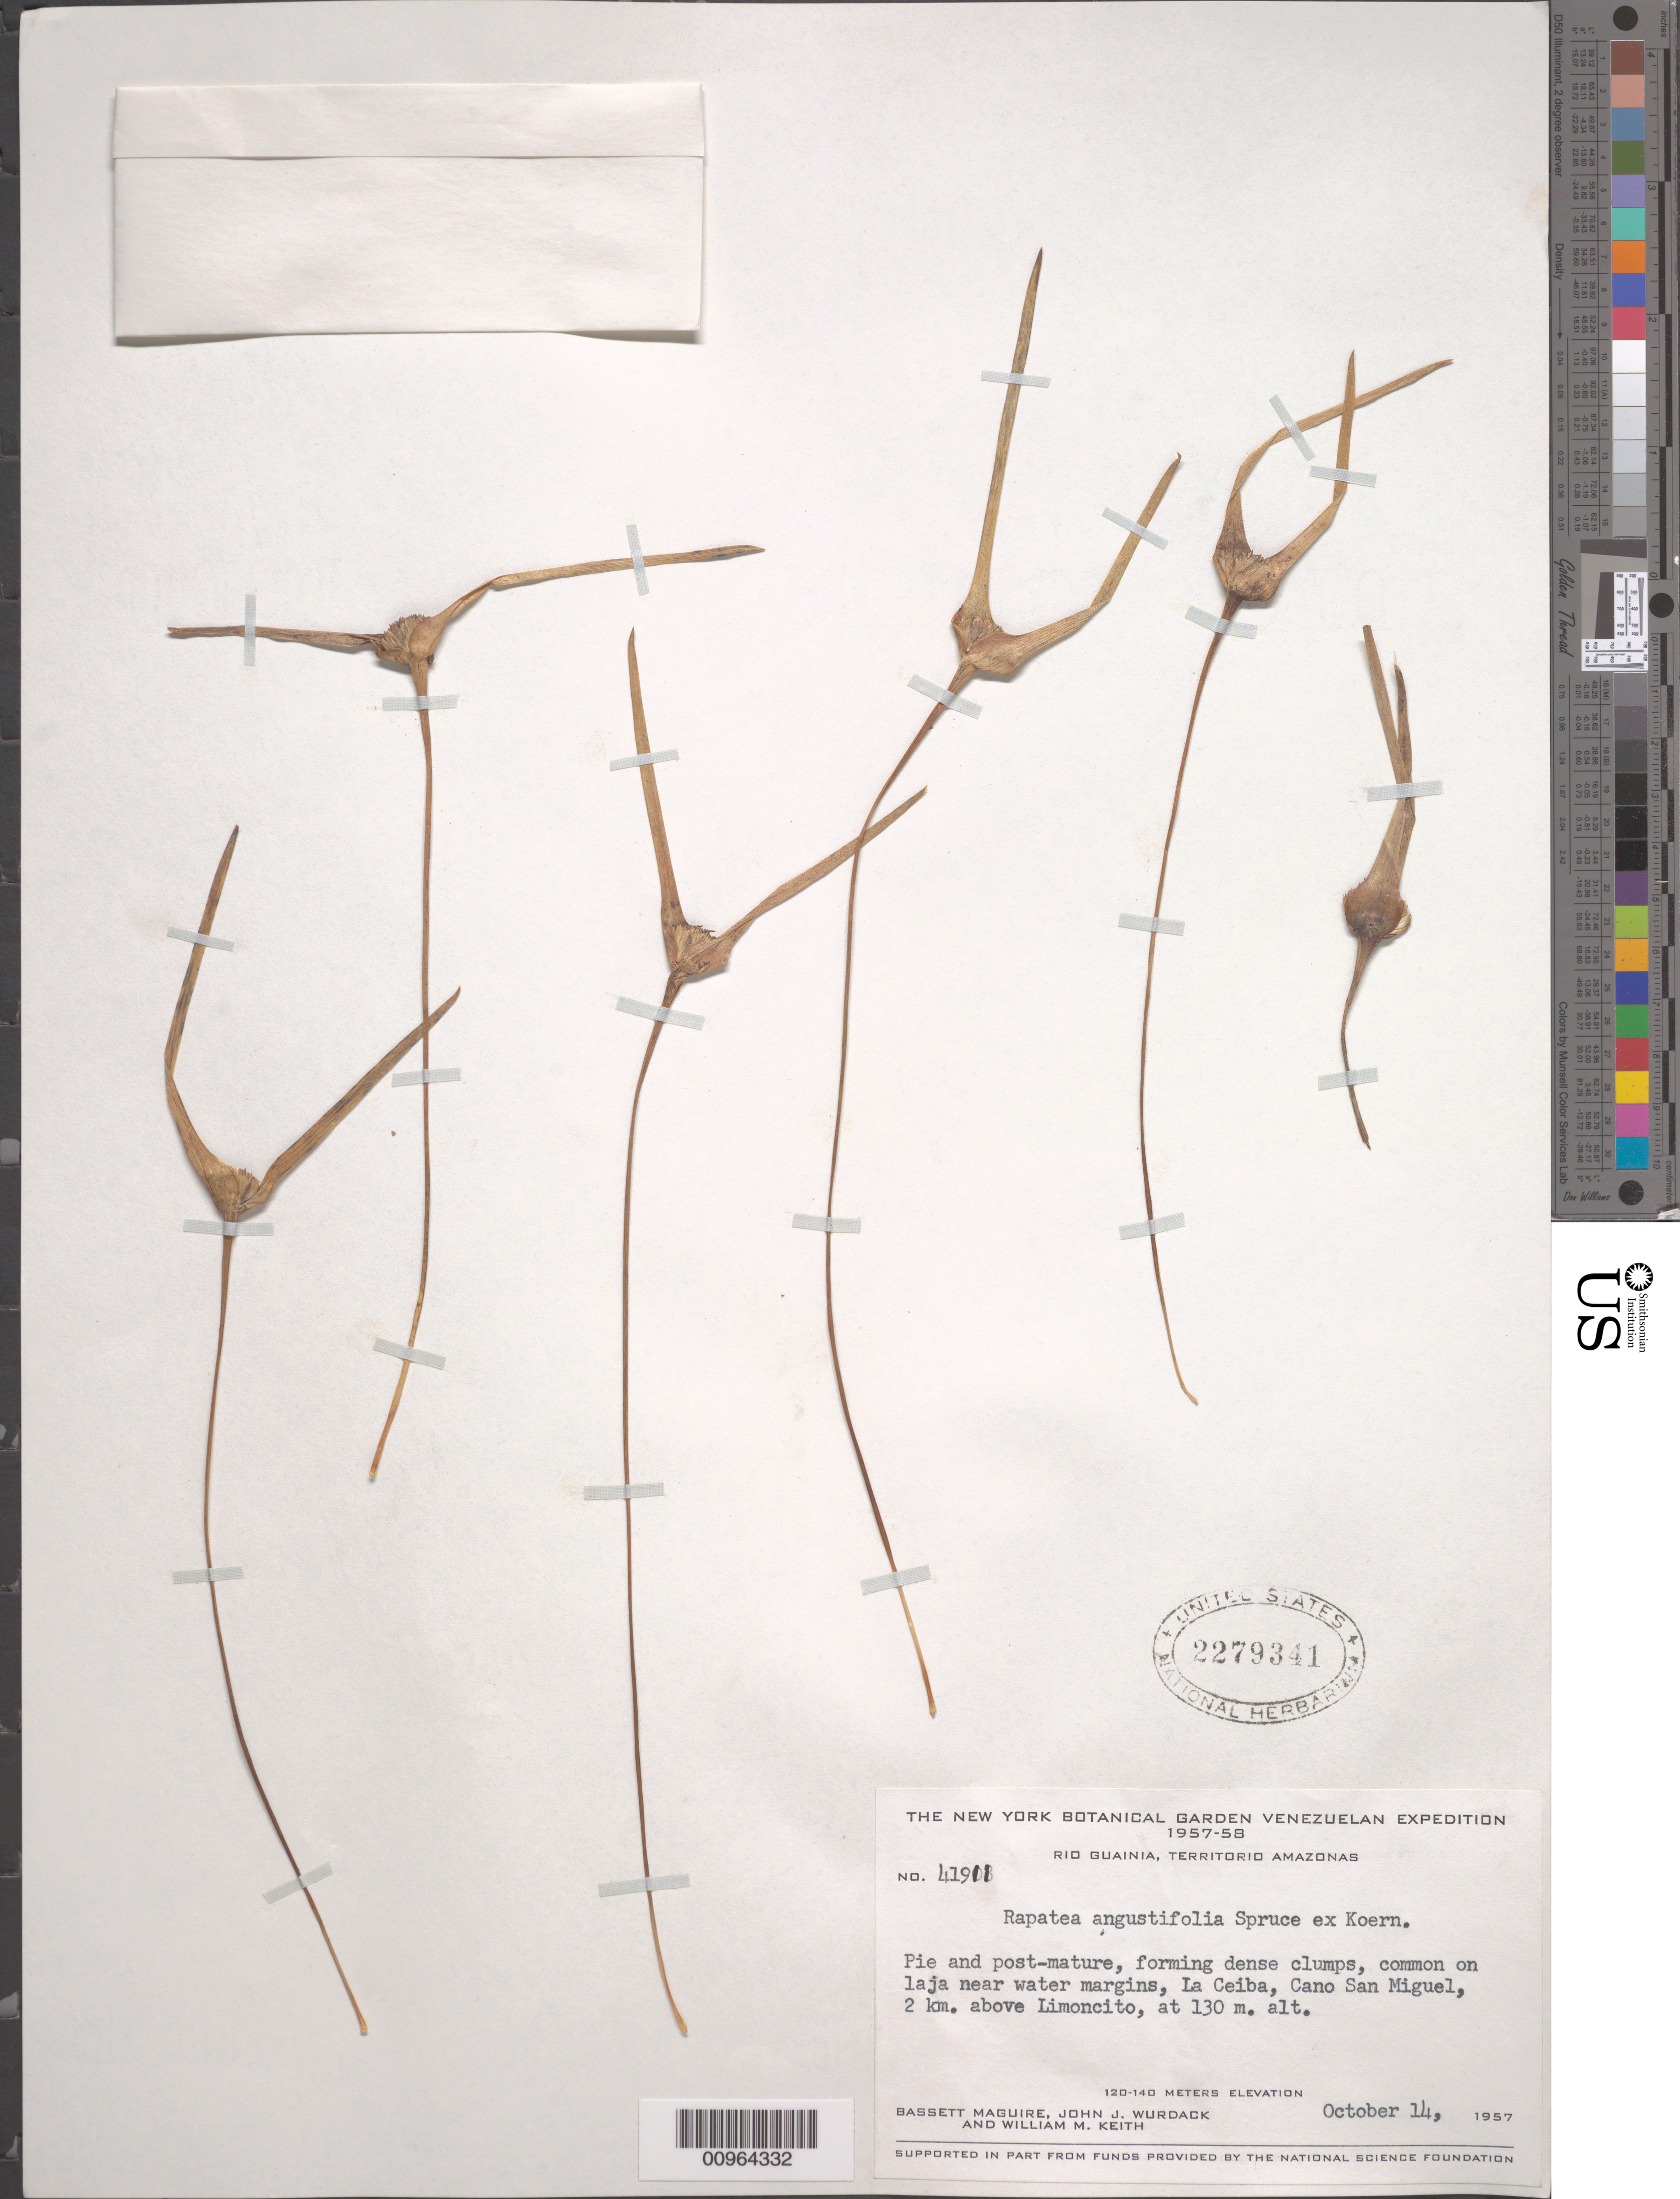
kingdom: Plantae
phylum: Tracheophyta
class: Liliopsida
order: Poales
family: Rapateaceae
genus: Rapatea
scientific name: Rapatea angustifolia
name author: Spruce ex Körn.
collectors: B. Maguire, J. J. Wurdack & W. Keith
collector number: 41911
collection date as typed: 14-Oct-57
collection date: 1957-10-14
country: Venezuela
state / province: Amazonas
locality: Río Guainía, Caño San Miguel, 2 km above Limoncito, La Ceiba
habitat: Laja near water margins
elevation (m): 130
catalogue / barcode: US 2279341